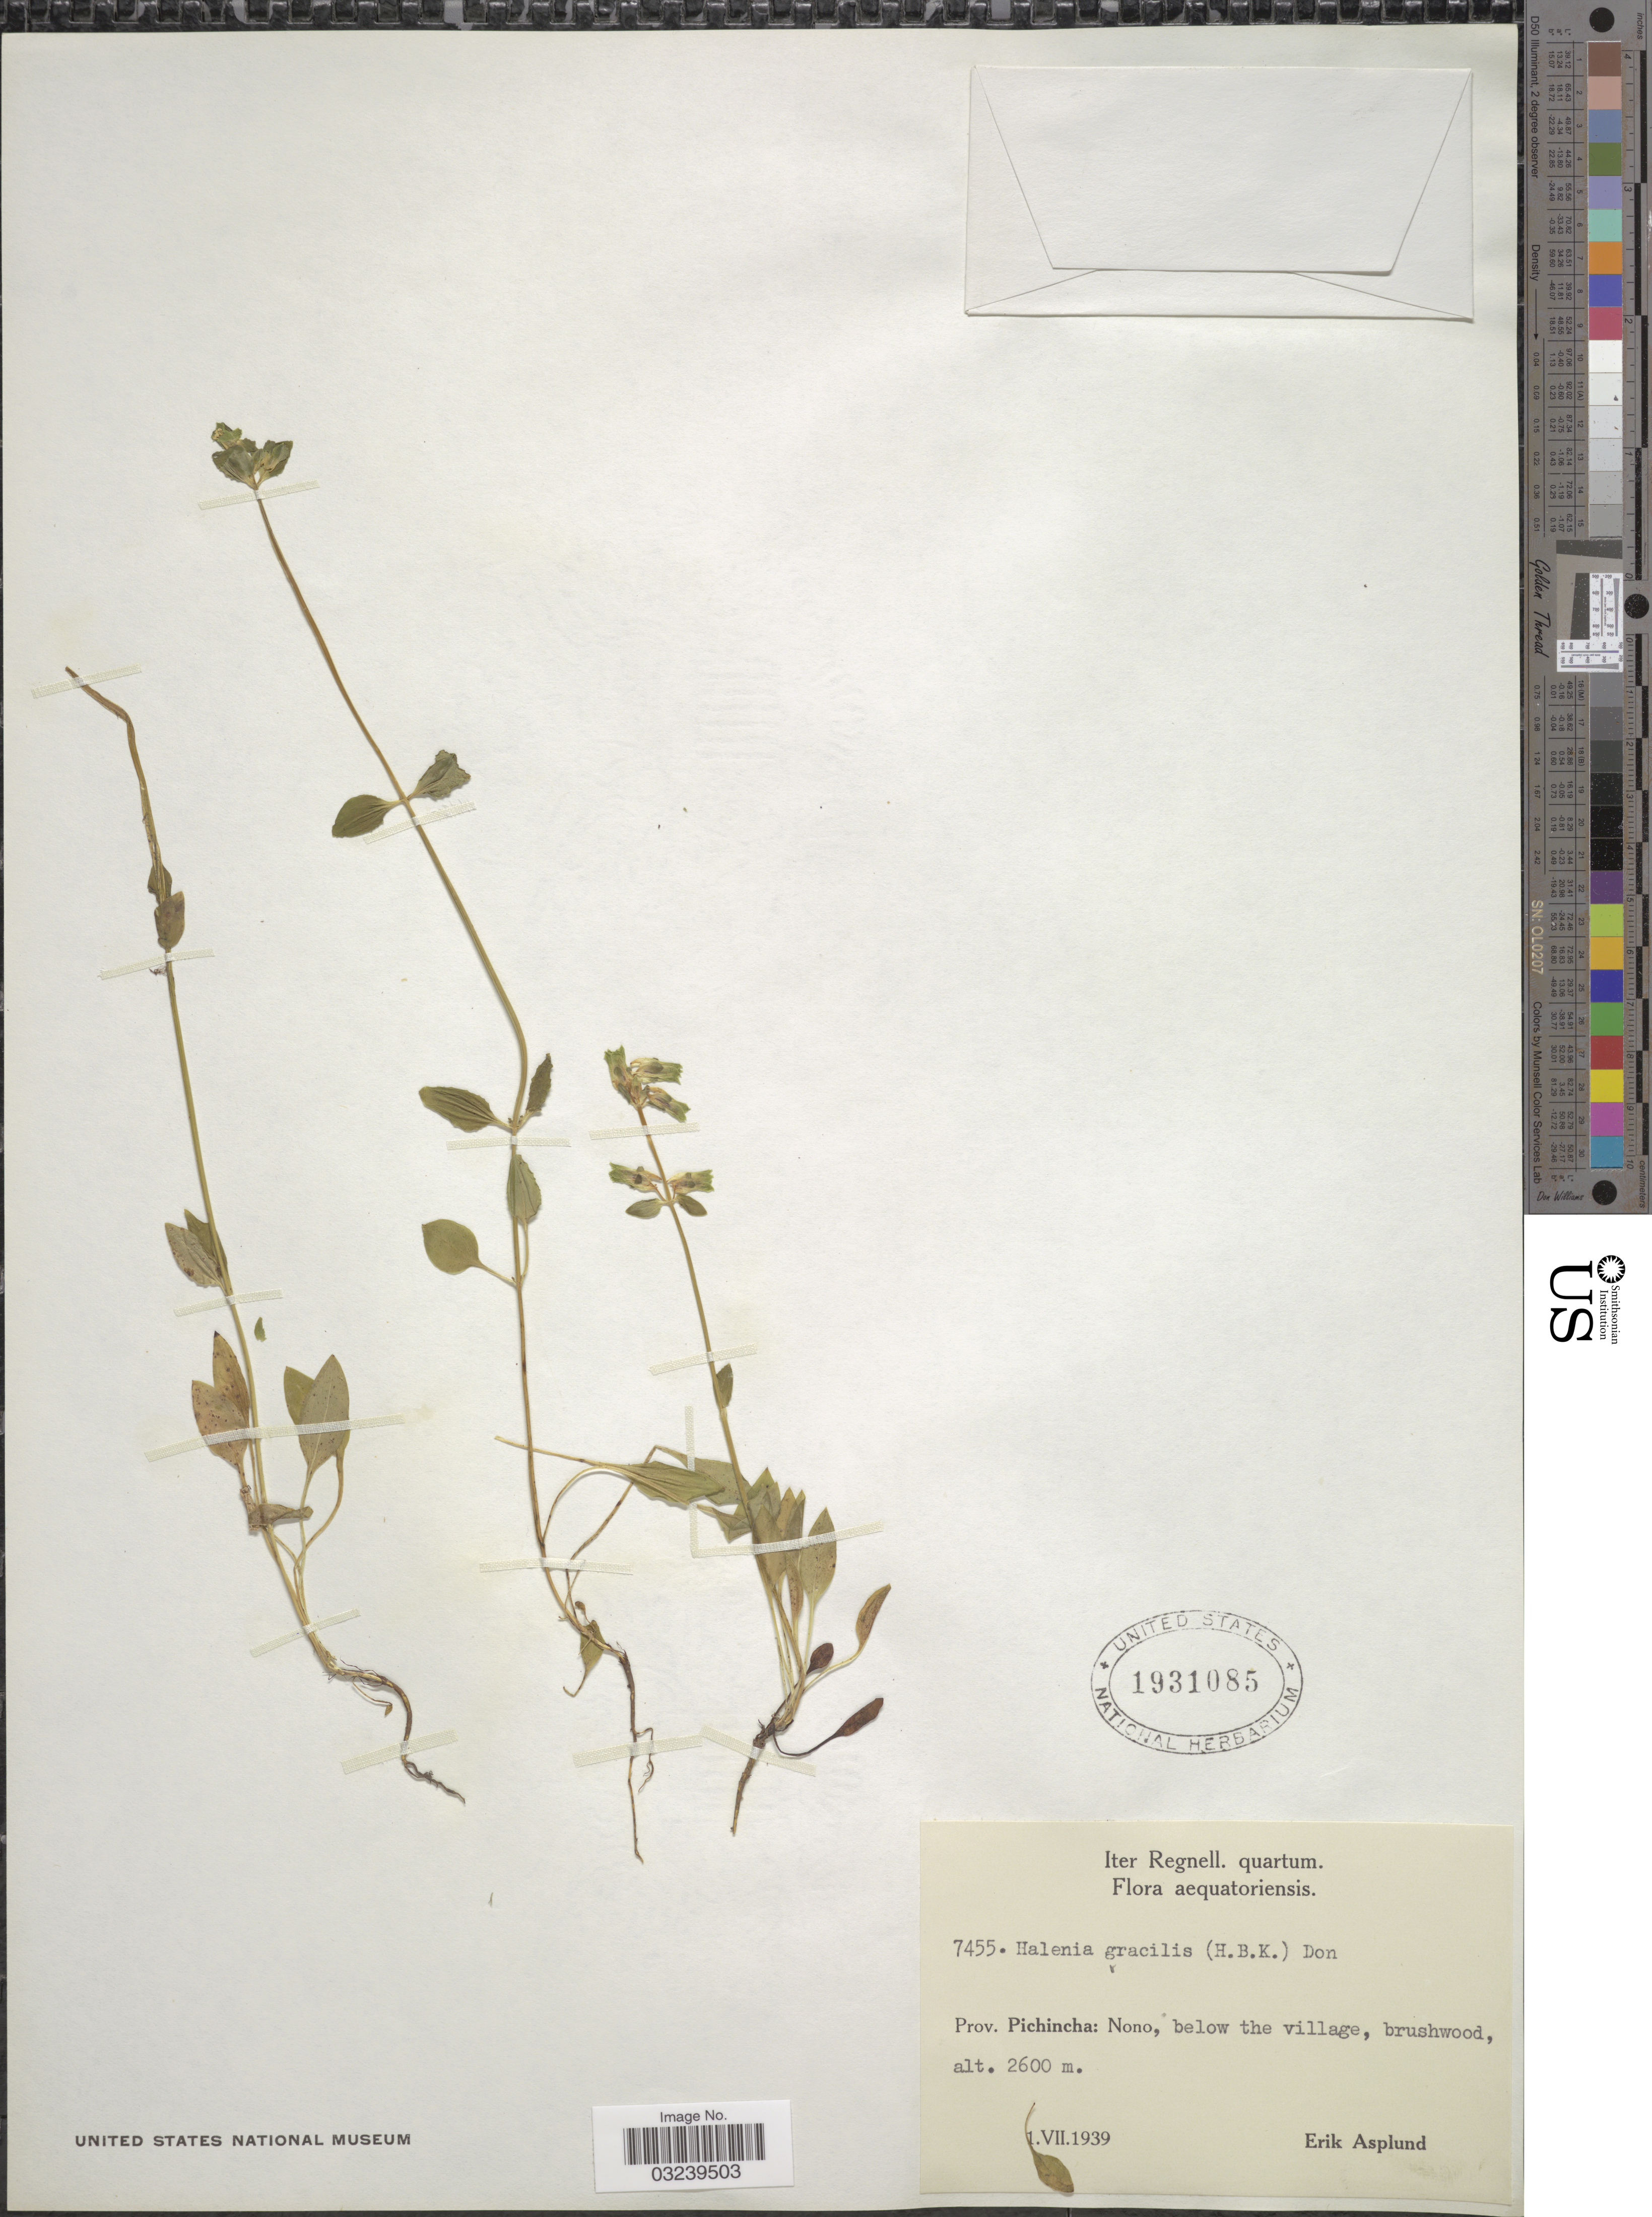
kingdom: Plantae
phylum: Tracheophyta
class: Magnoliopsida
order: Gentianales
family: Gentianaceae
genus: Halenia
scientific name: Halenia gracilis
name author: (Kunth) G. Don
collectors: E. Asplund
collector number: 7455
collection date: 1939-07-01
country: Ecuador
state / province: Pichincha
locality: Prov. Pichincha: Nono, below the village, brushwood.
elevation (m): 2600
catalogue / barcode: US 1931085